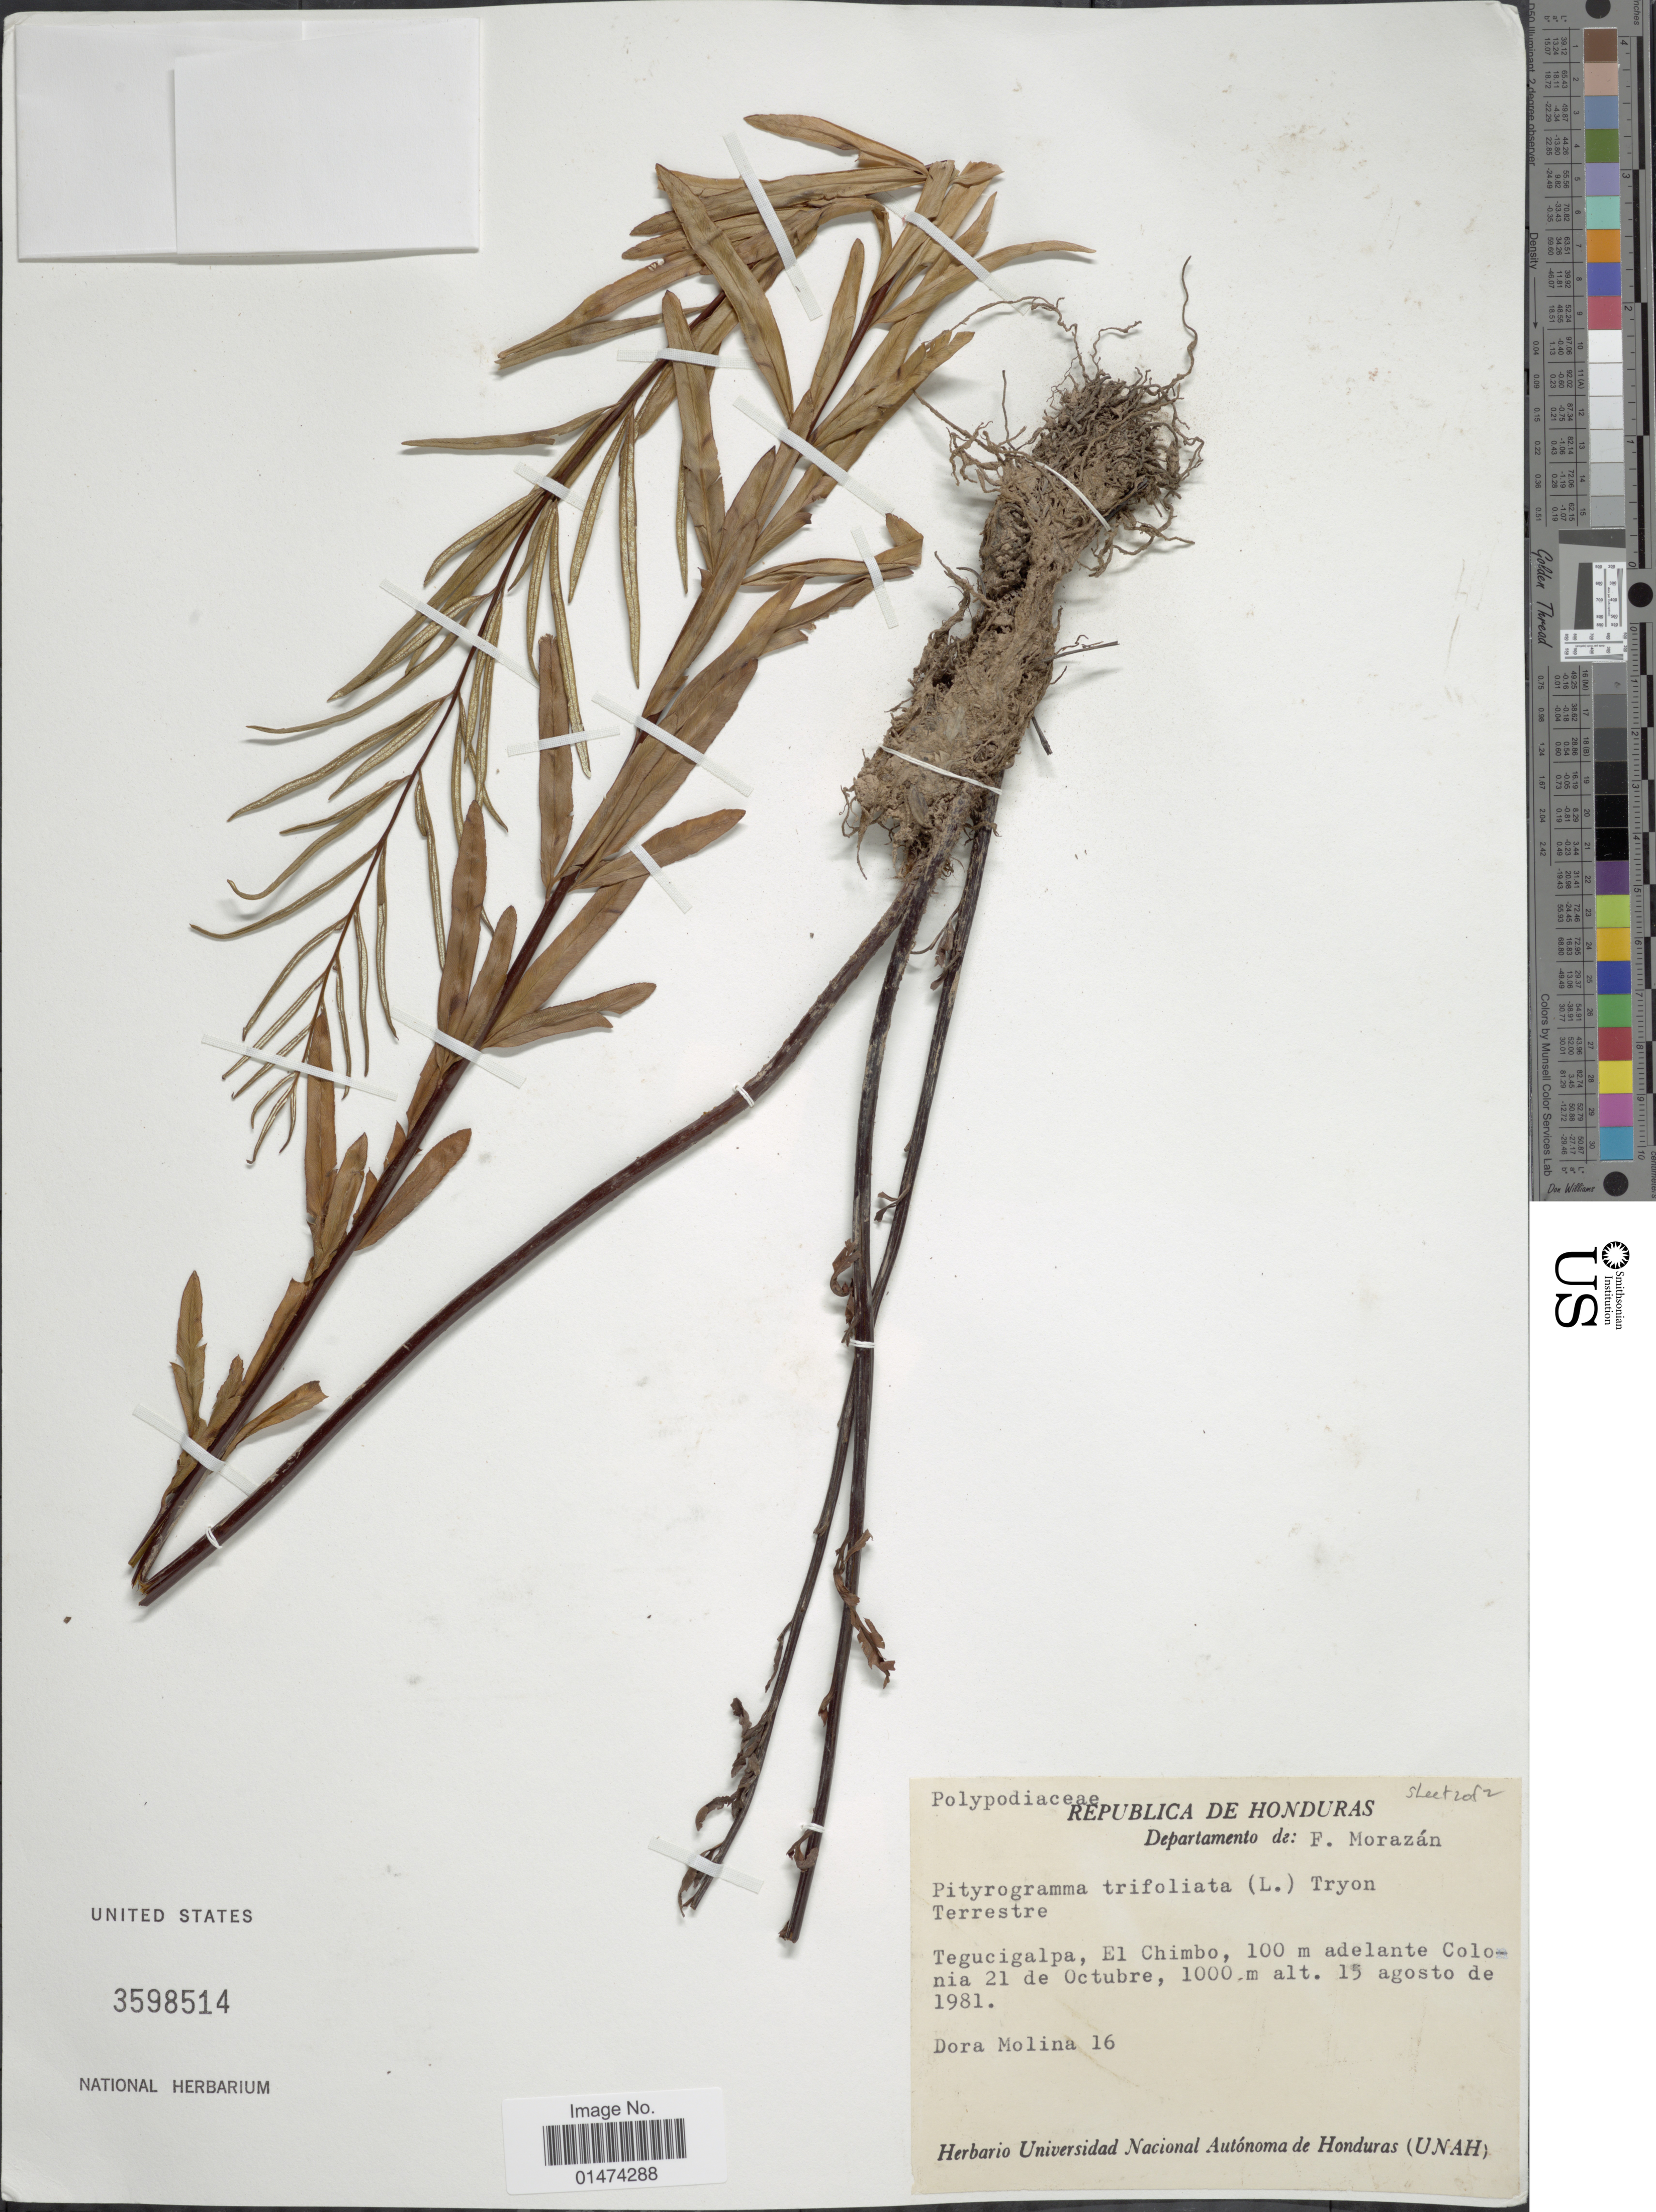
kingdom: Plantae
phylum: Tracheophyta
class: Polypodiopsida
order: Polypodiales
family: Pteridaceae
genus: Pityrogramma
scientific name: Pityrogramma trifoliata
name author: (L.) R.M. Tryon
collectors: D. Molina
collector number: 16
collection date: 1981-08-15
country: Honduras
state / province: Fco. Morazán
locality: Tegucigalpa, El Chimbo, 100m adelante Colonia 21 de Octubre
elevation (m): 1000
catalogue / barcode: US 3598514